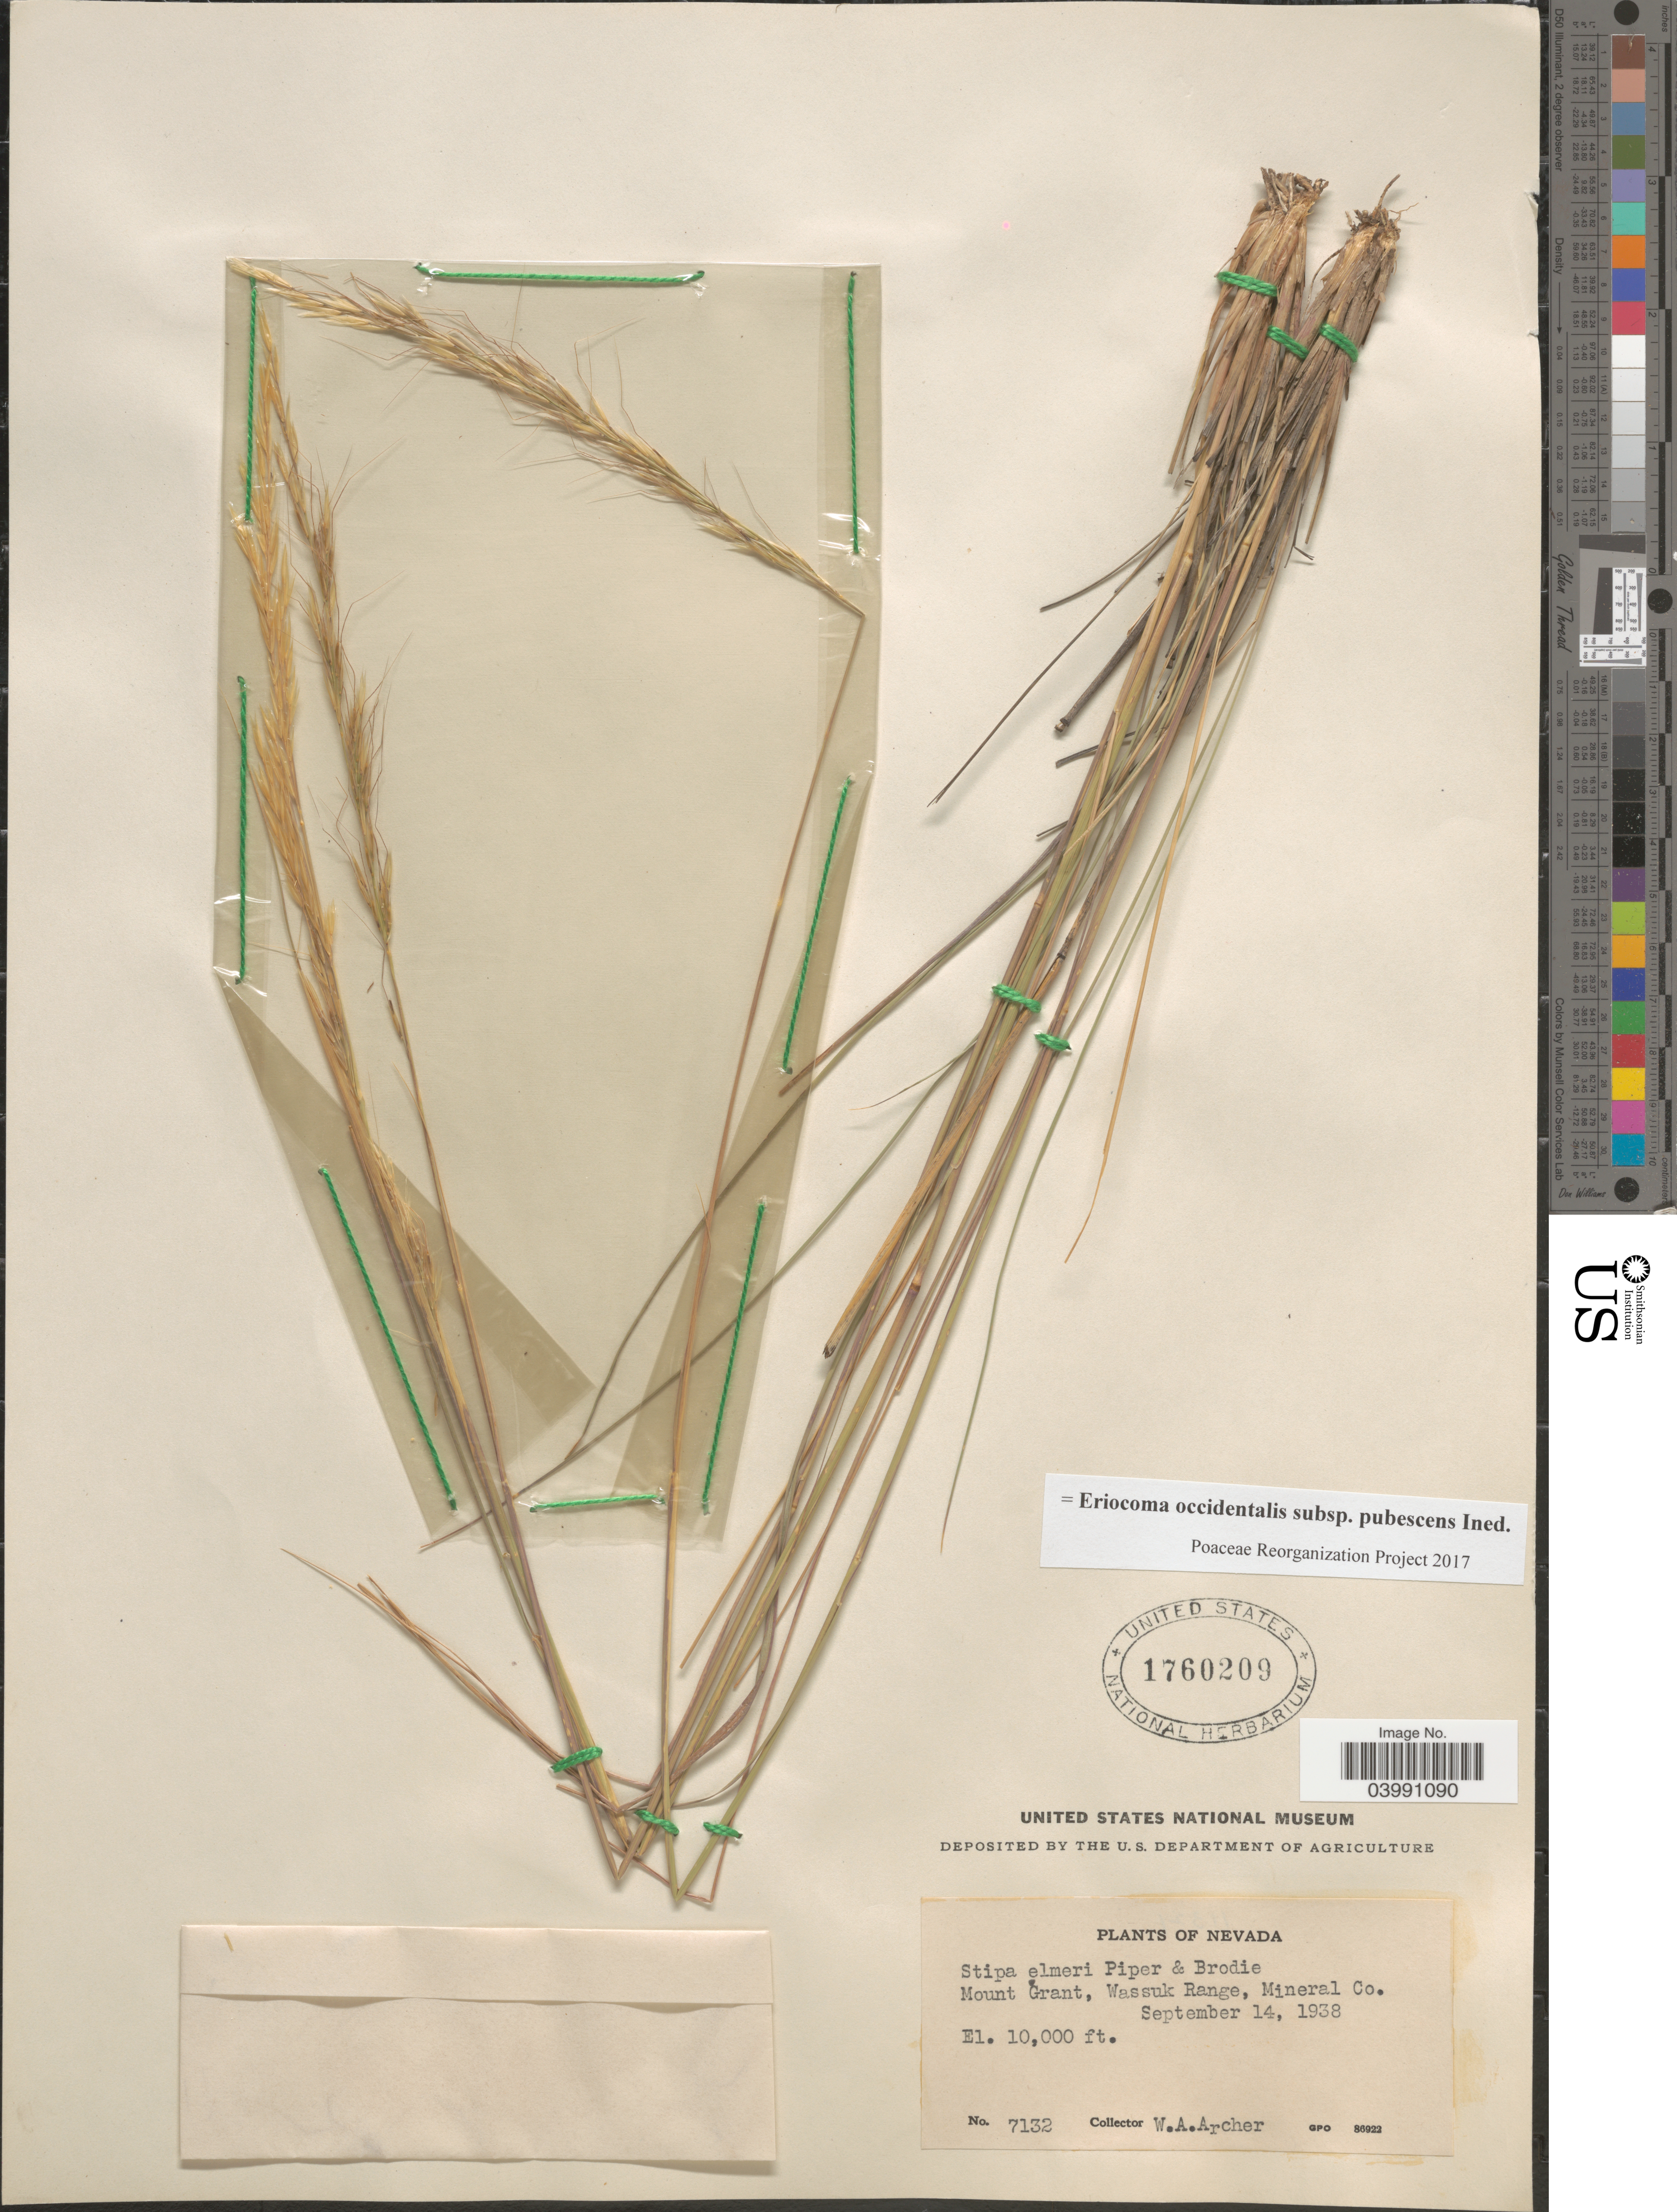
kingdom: Plantae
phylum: Tracheophyta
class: Liliopsida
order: Poales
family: Poaceae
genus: Eriocoma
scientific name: Eriocoma occidentalis subsp. pubescens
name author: (Vasey) Romasch.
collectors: W. Archer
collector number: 7132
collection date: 1938-09-14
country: United States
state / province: Nevada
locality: Mount Grant, Wassuk Range, Mineral Co.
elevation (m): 3048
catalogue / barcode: US 1760209